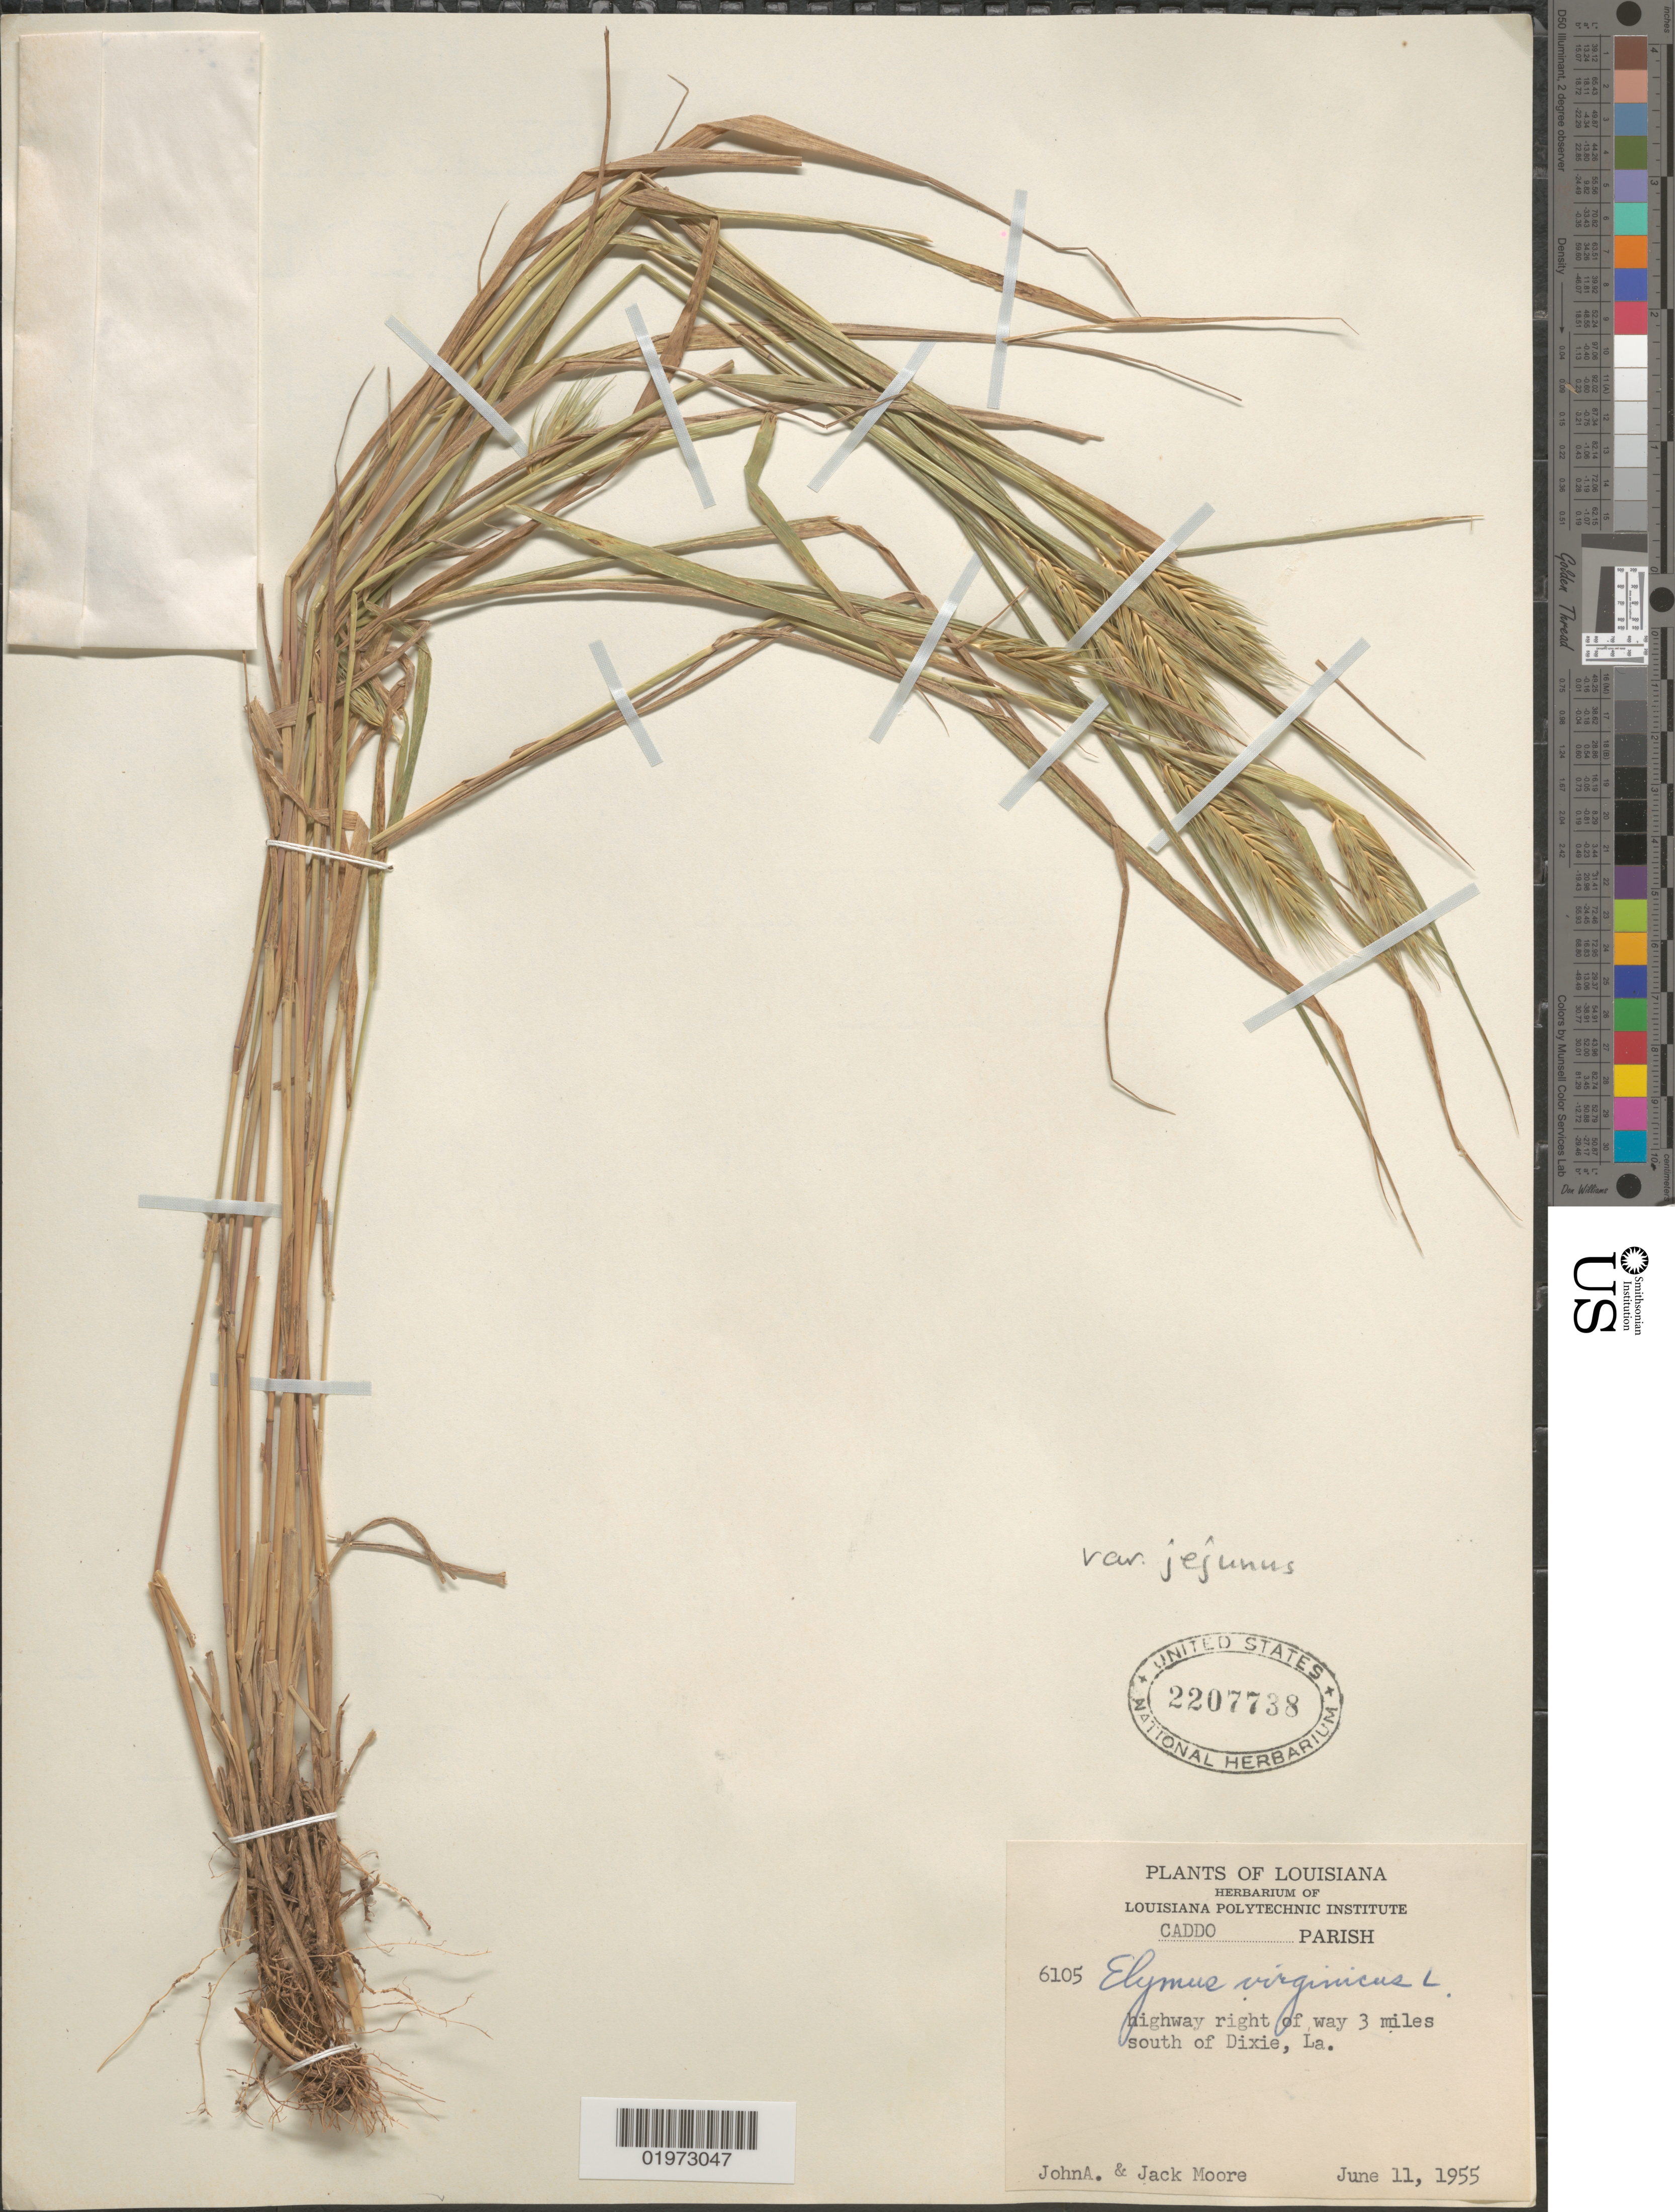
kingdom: Plantae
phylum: Tracheophyta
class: Liliopsida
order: Poales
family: Poaceae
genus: Elymus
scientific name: Elymus virginicus var. virginicus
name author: L.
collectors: J. A. Moore & J. Moore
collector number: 6105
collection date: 1955-06-11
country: United States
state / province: Louisiana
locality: Caddo Parish. Highway right of way 3 miles south of Dixie.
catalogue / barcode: US 2207738